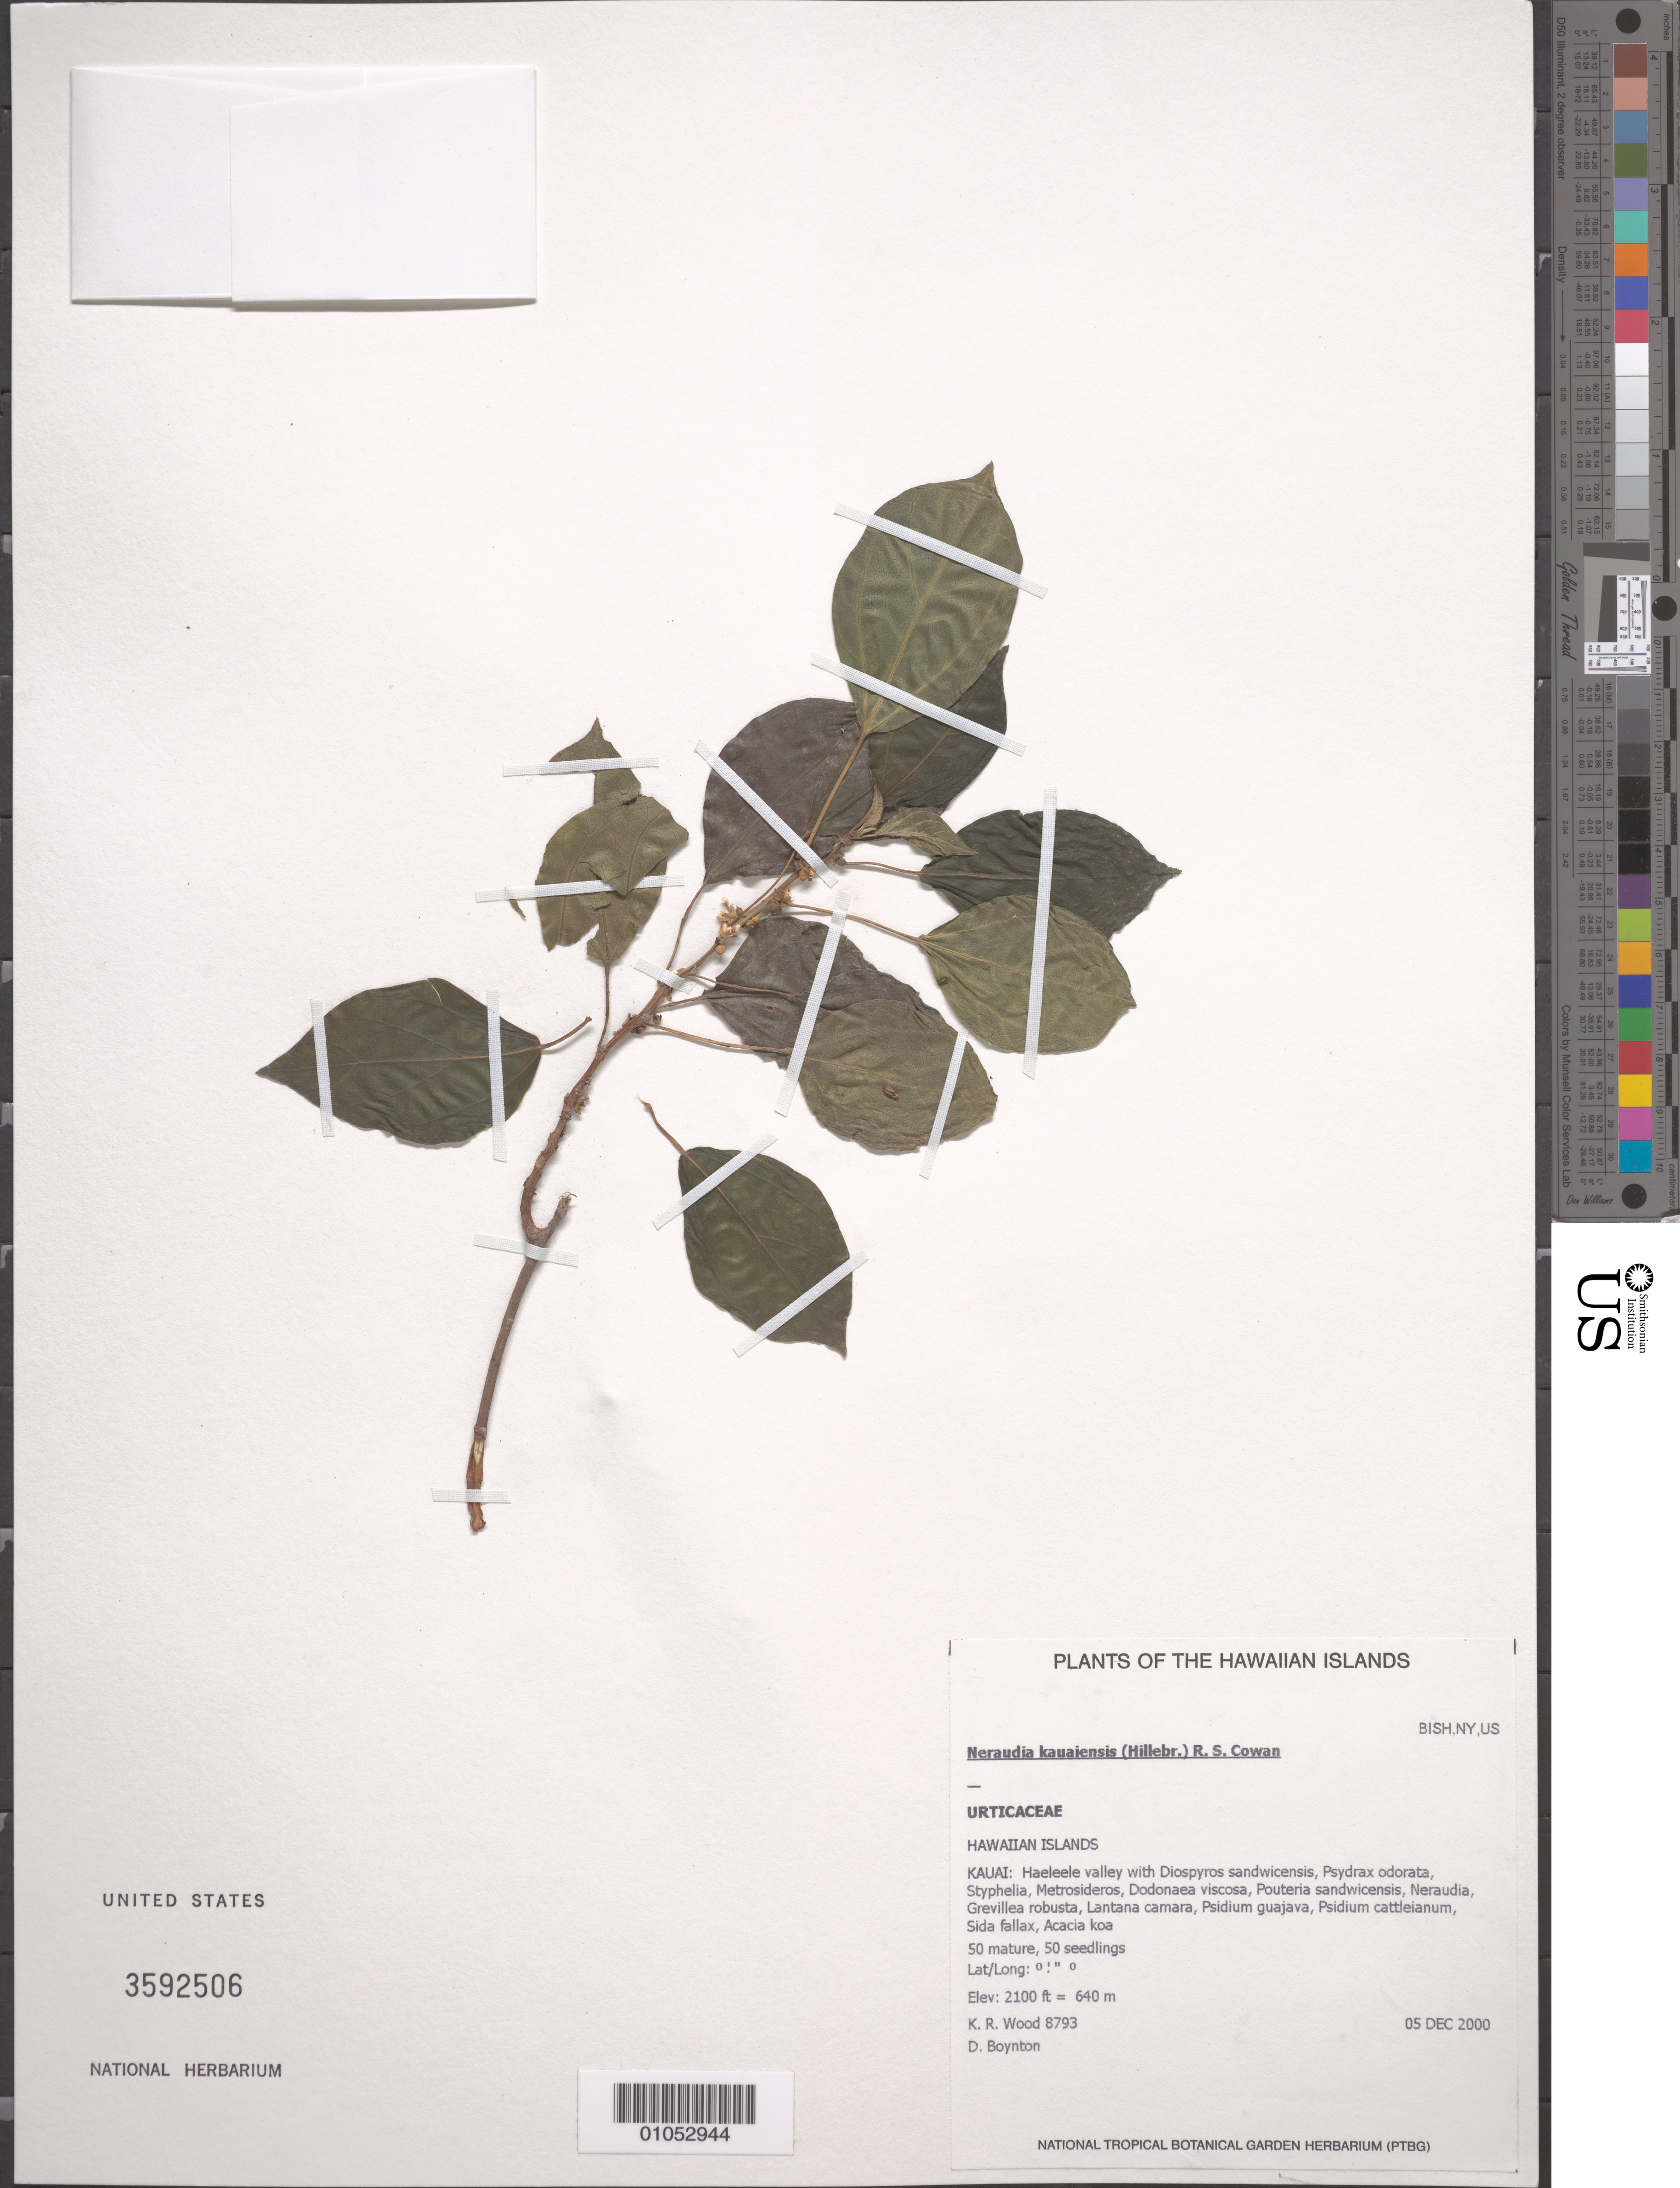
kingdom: Plantae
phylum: Tracheophyta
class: Magnoliopsida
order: Rosales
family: Urticaceae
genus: Neraudia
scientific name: Neraudia kauaiensis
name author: (Hillebr.) R.S. Cowan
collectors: K. R. Wood & D. Boyton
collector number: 8793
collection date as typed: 5 Dec 2000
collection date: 2000-12-05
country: United States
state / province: Hawaii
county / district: Kaui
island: Kaua'i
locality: Haeleele valley.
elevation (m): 640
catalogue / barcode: US 3592506